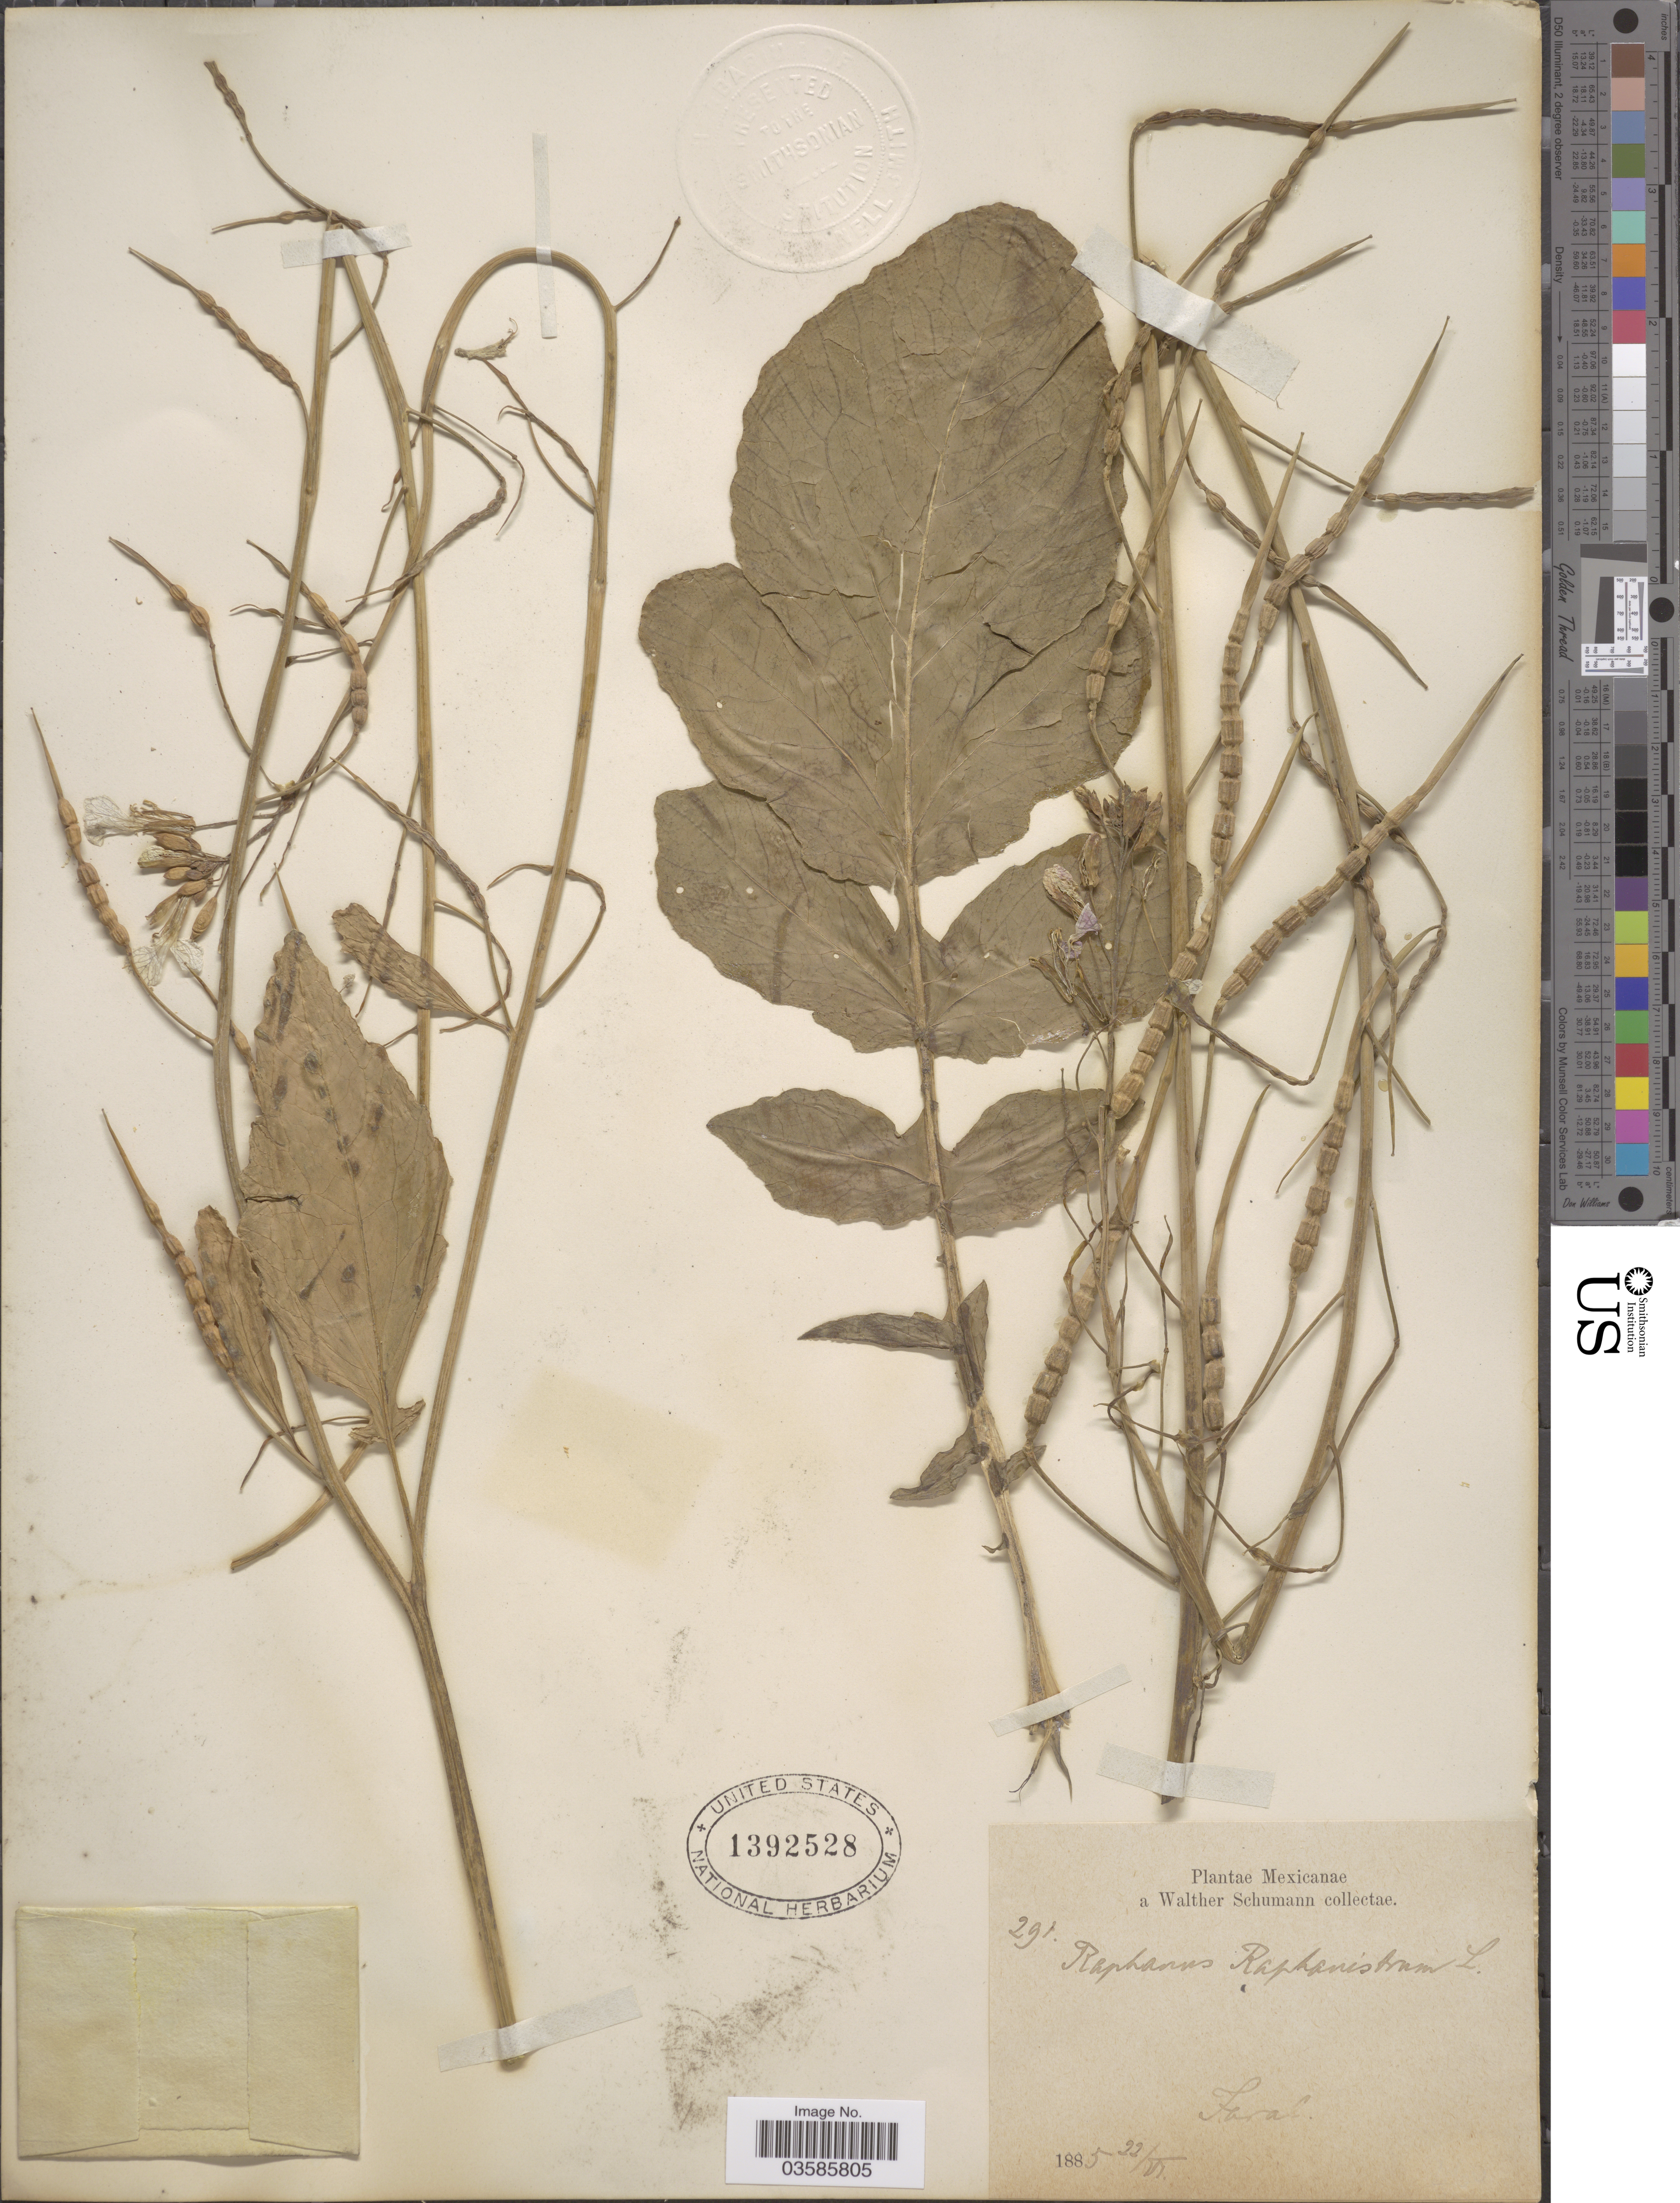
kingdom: Plantae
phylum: Tracheophyta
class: Magnoliopsida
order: Brassicales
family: Brassicaceae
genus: Raphanus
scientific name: Raphanus raphanistrum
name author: L.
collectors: W. Schumann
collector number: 291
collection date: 1885-06-22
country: Mexico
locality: Faral.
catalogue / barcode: US 1392528